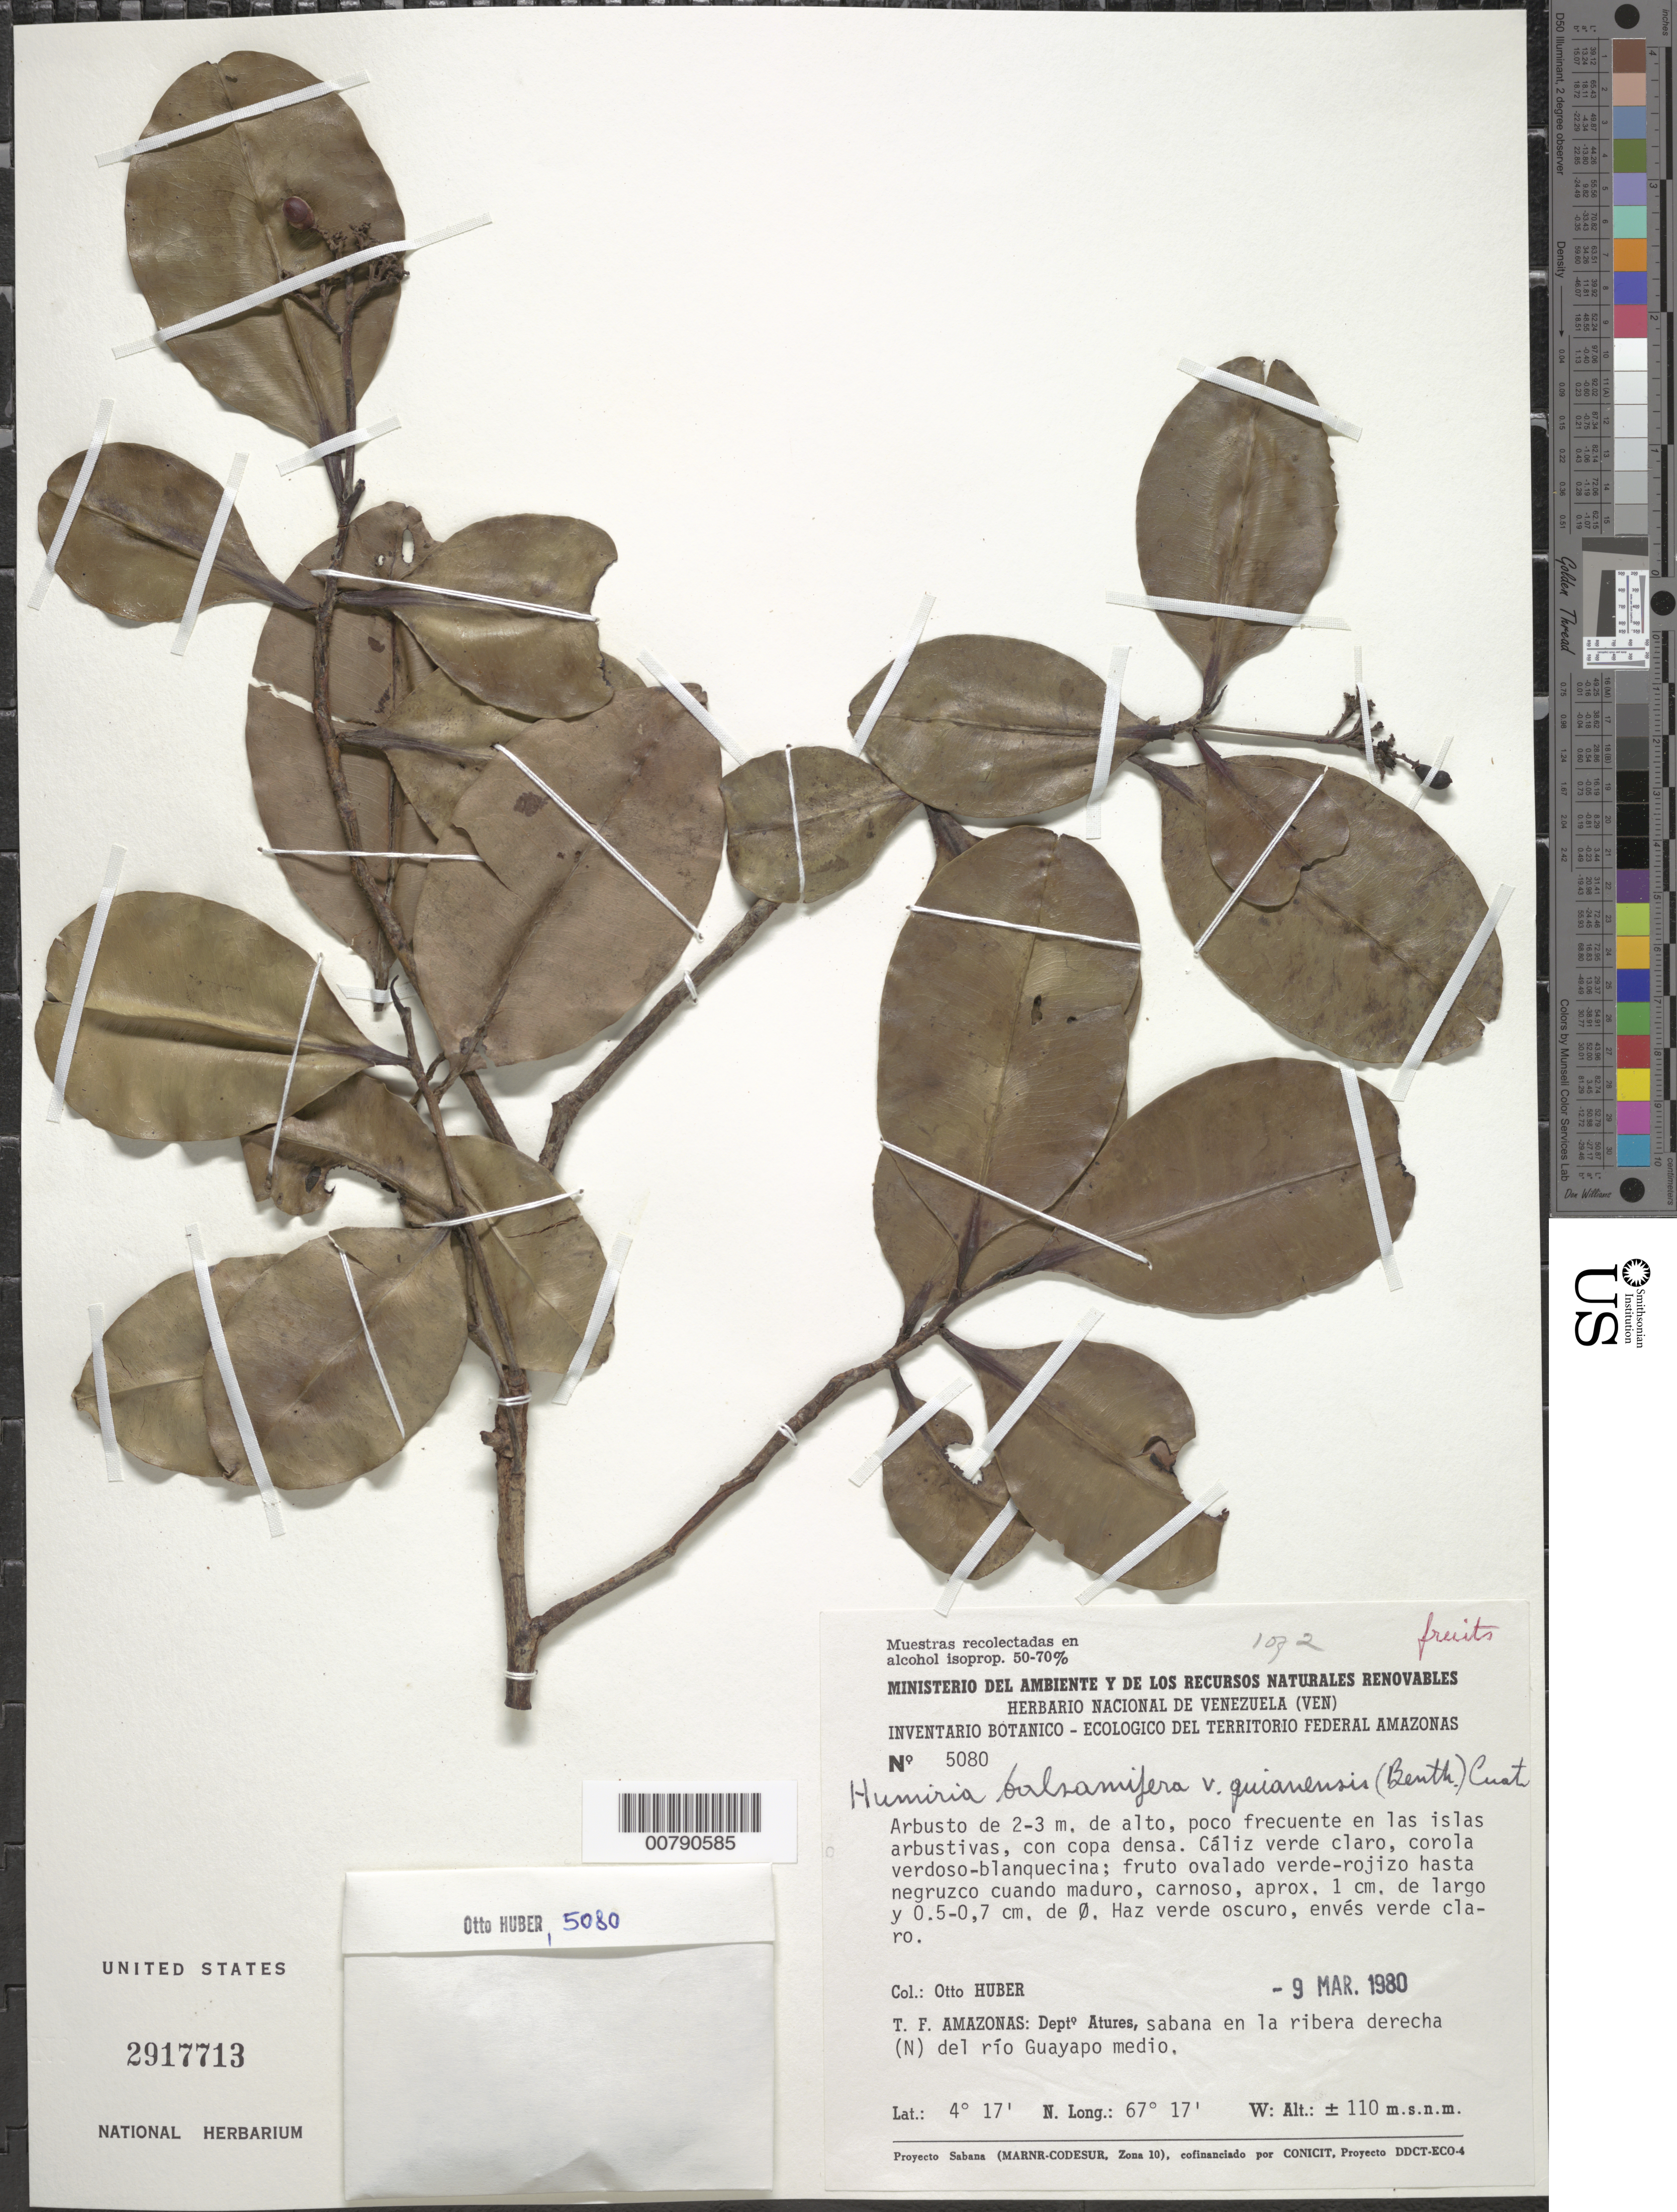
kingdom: Plantae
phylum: Tracheophyta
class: Magnoliopsida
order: Malpighiales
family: Humiriaceae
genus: Humiria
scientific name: Humiria balsamifera var. guianensis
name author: (Benth.) Cuatrec.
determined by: Cuatrecasas, J.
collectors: O. Huber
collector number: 5080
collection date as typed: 9-Mar-80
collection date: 1980-03-09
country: Venezuela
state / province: Amazonas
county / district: Atures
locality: Río Guayapo medio, al ribera derecha (N)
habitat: Sabana en la ribera derecha del río; en las islas arbustivas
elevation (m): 110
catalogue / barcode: US 2917713